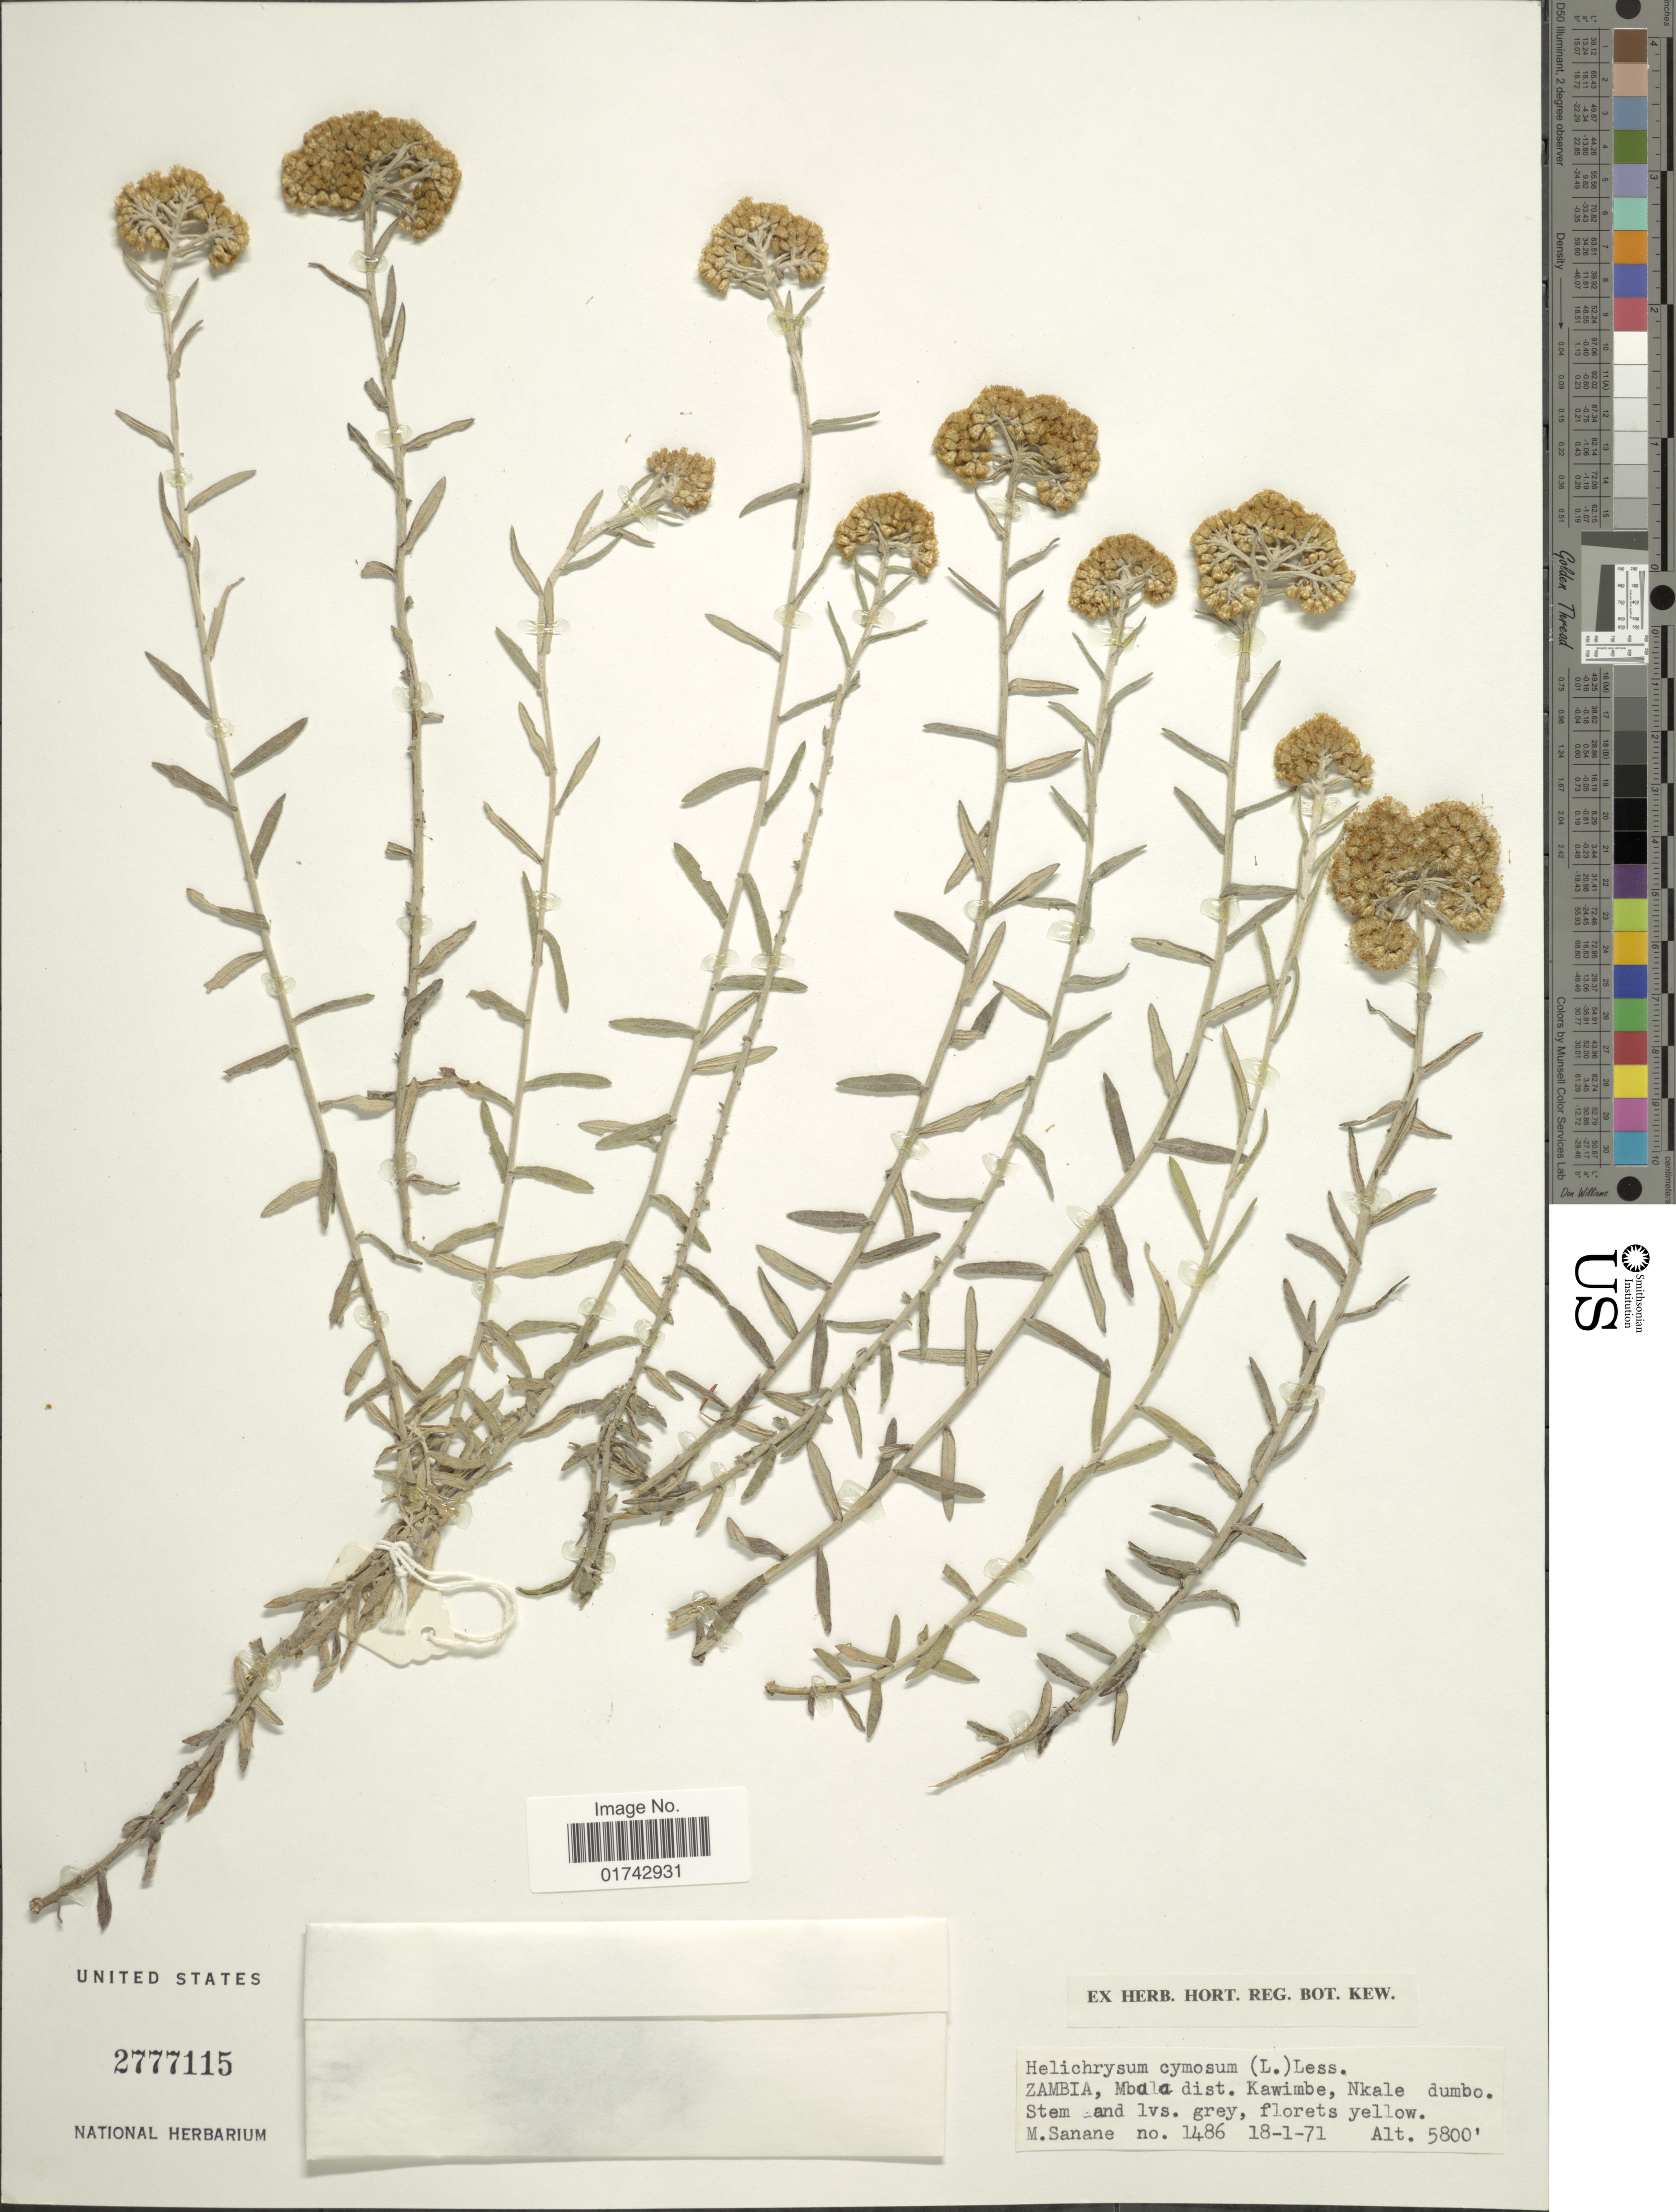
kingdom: Plantae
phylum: Tracheophyta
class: Magnoliopsida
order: Asterales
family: Asteraceae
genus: Helichrysum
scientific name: Helichrysum cymosum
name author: (L.) D. Don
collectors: M. Sanane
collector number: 1486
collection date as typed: Transcribed d/m/y: 18/1/71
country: Zambia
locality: Zambia, Mbala Dist., Kawimbe, Nkale dumbo.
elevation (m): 1768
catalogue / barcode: US 2777115